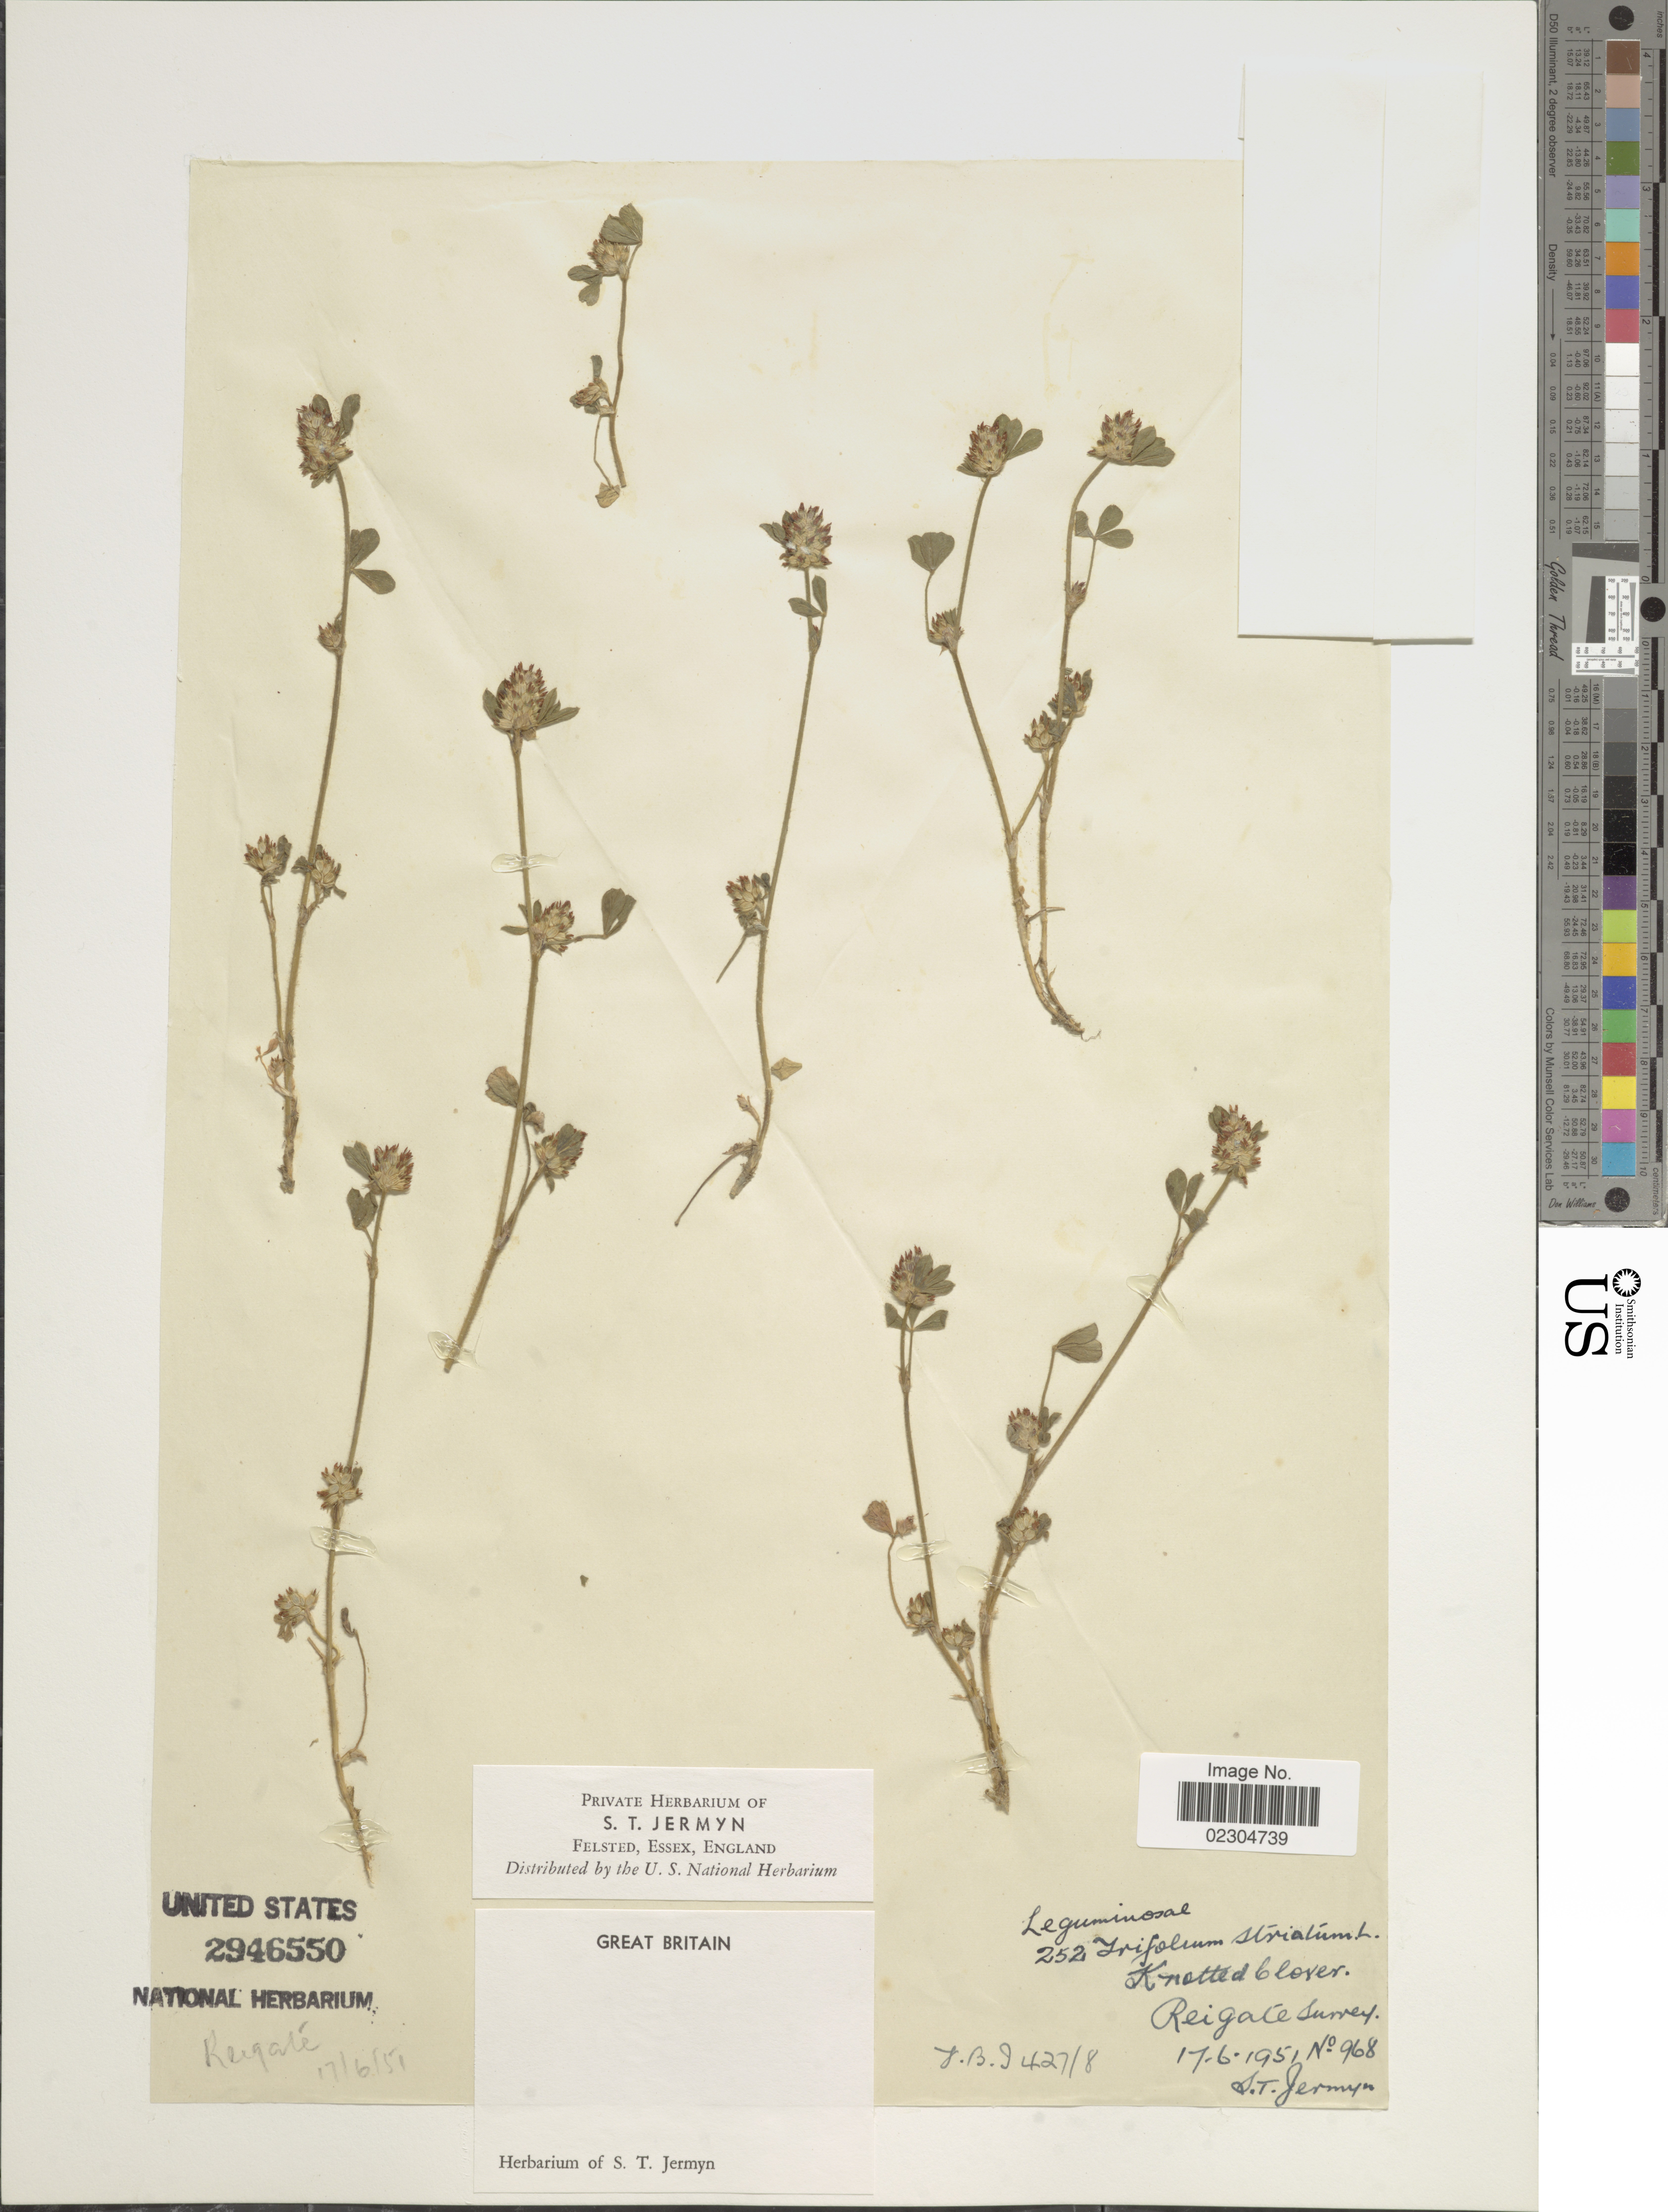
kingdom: Plantae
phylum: Tracheophyta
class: Magnoliopsida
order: Fabales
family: Fabaceae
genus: Trifolium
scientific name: Trifolium striatum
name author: L.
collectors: S. Jermyn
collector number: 968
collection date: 1951-06-17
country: United Kingdom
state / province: England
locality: Great Britain. Reigate Surrey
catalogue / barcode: US 2946550